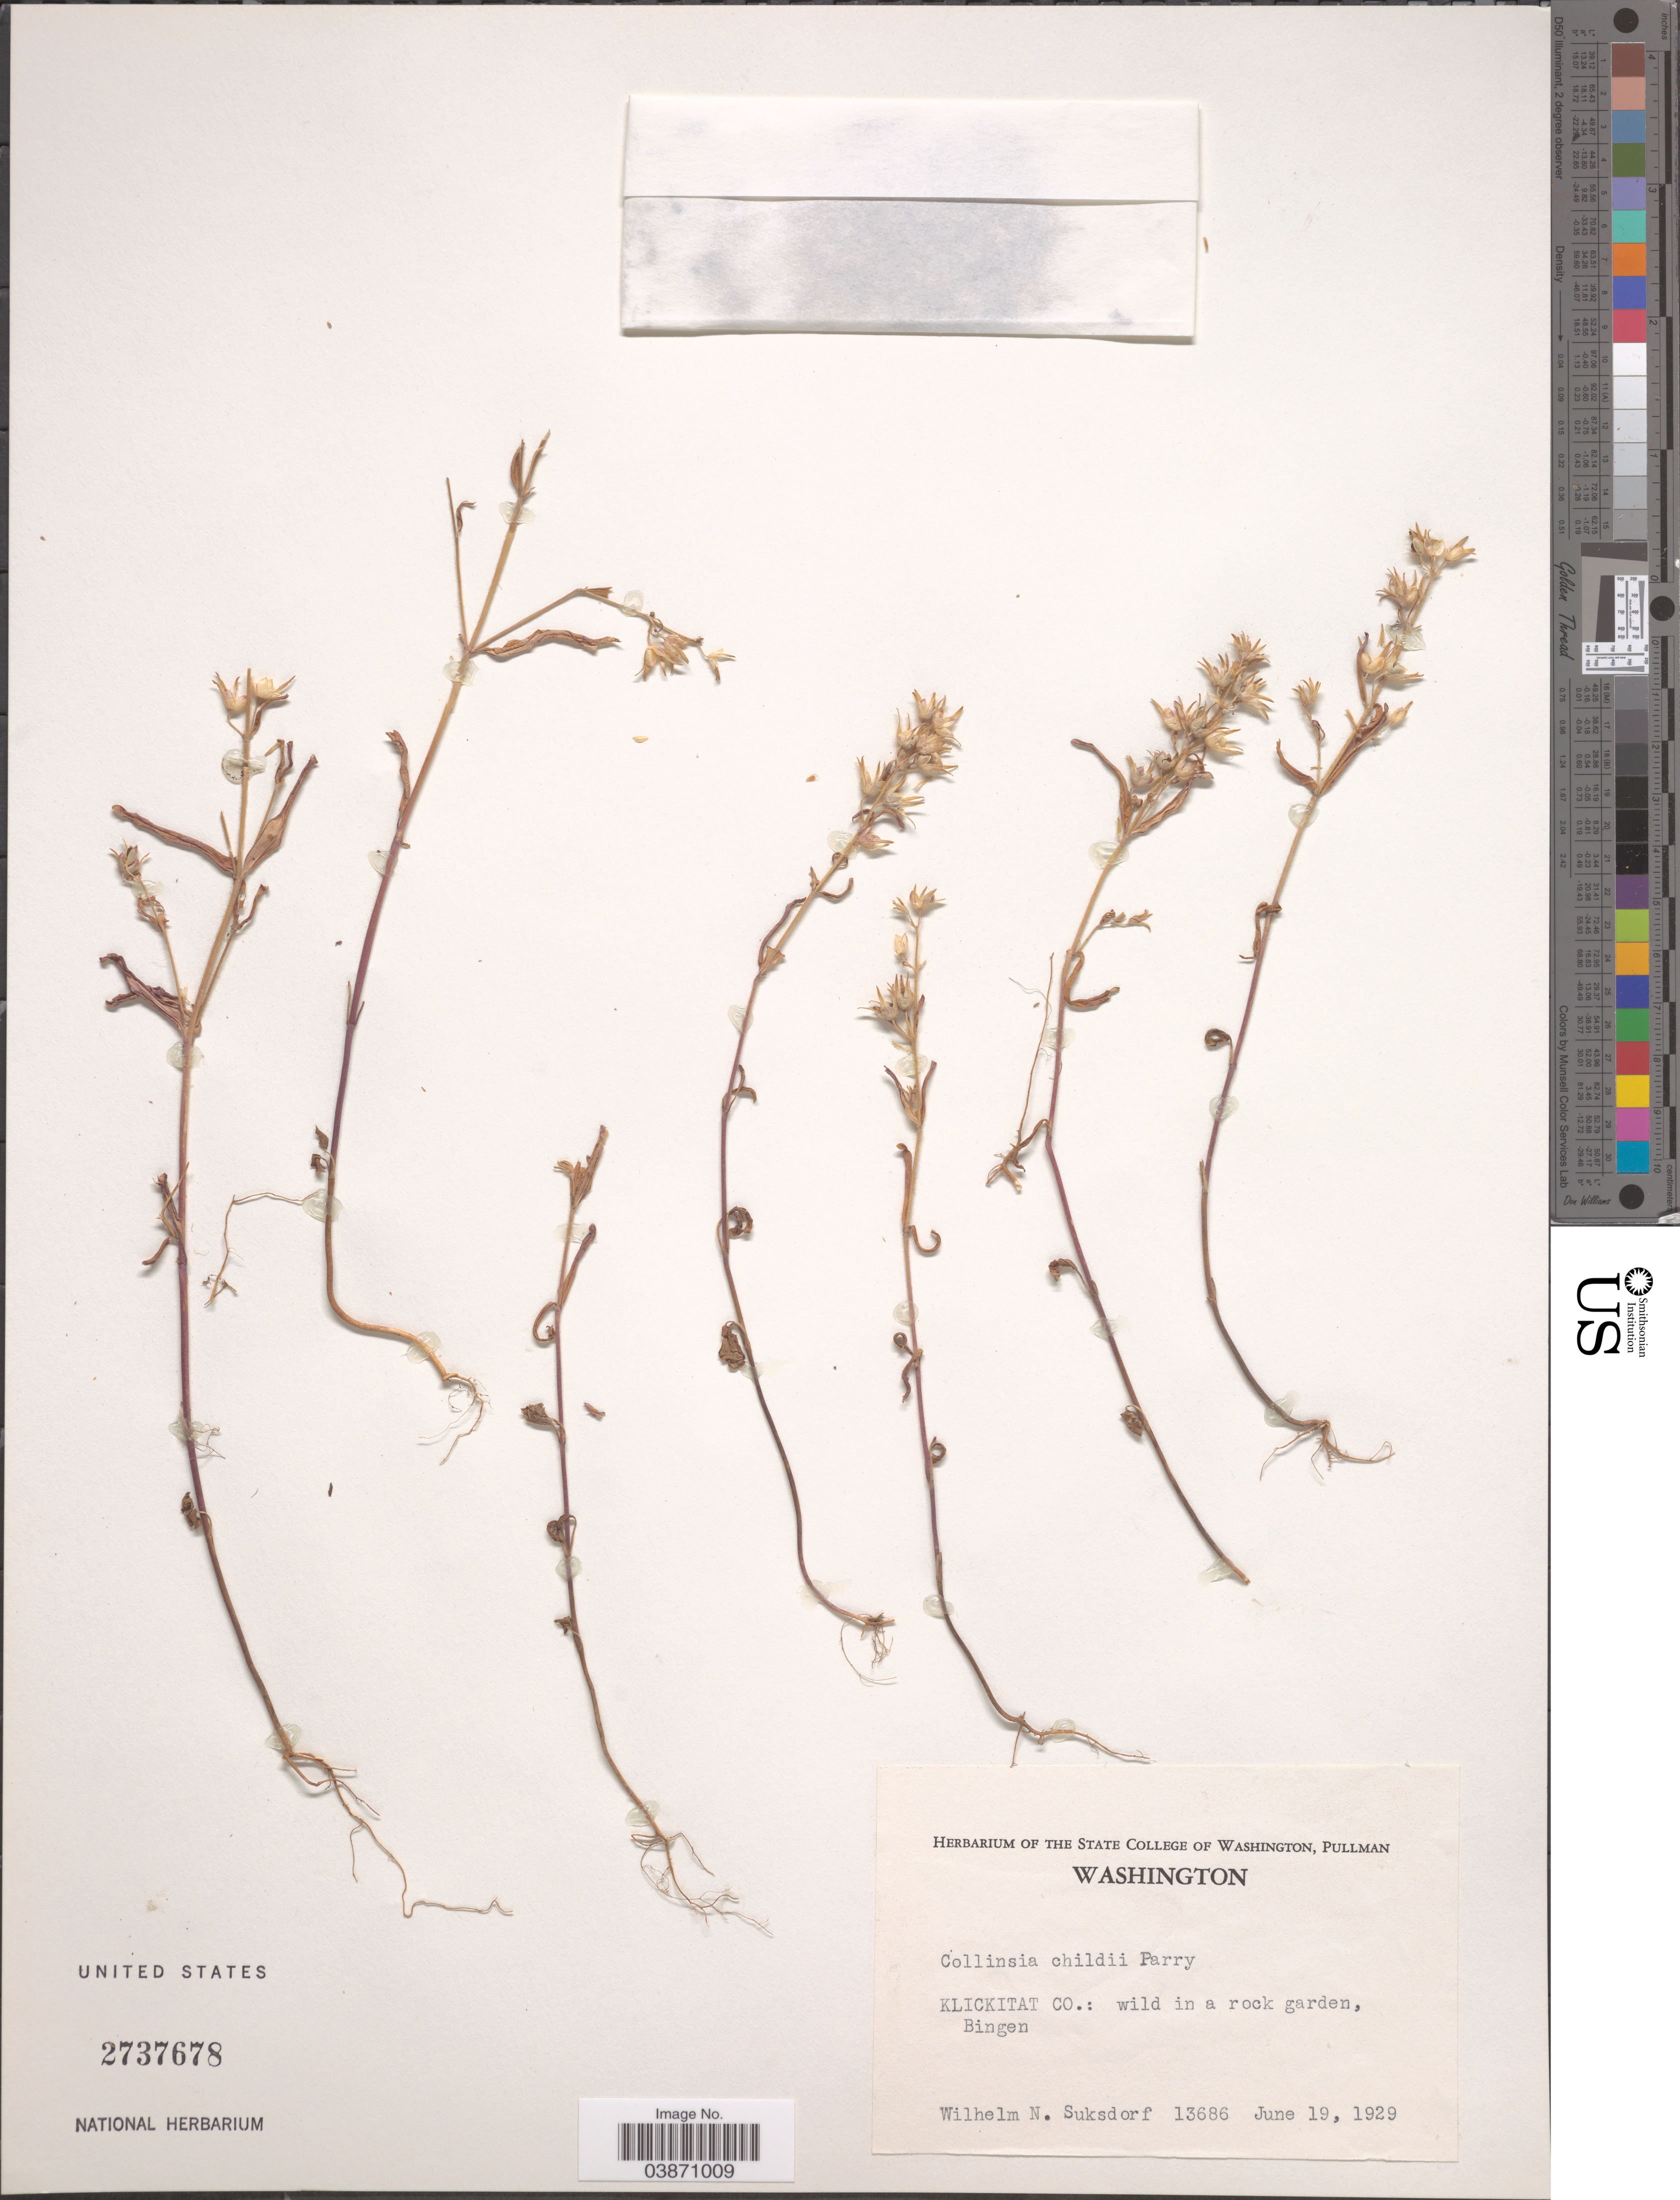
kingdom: Plantae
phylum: Tracheophyta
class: Magnoliopsida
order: Lamiales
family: Plantaginaceae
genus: Collinsia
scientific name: Collinsia childii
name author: Parry ex A. Gray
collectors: W. N. Suksdorf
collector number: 13686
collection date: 1929-06-19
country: United States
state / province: Washington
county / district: Klickitat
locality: Klickitat Co.: wild in a rock garden, Bingen.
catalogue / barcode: US 2737678